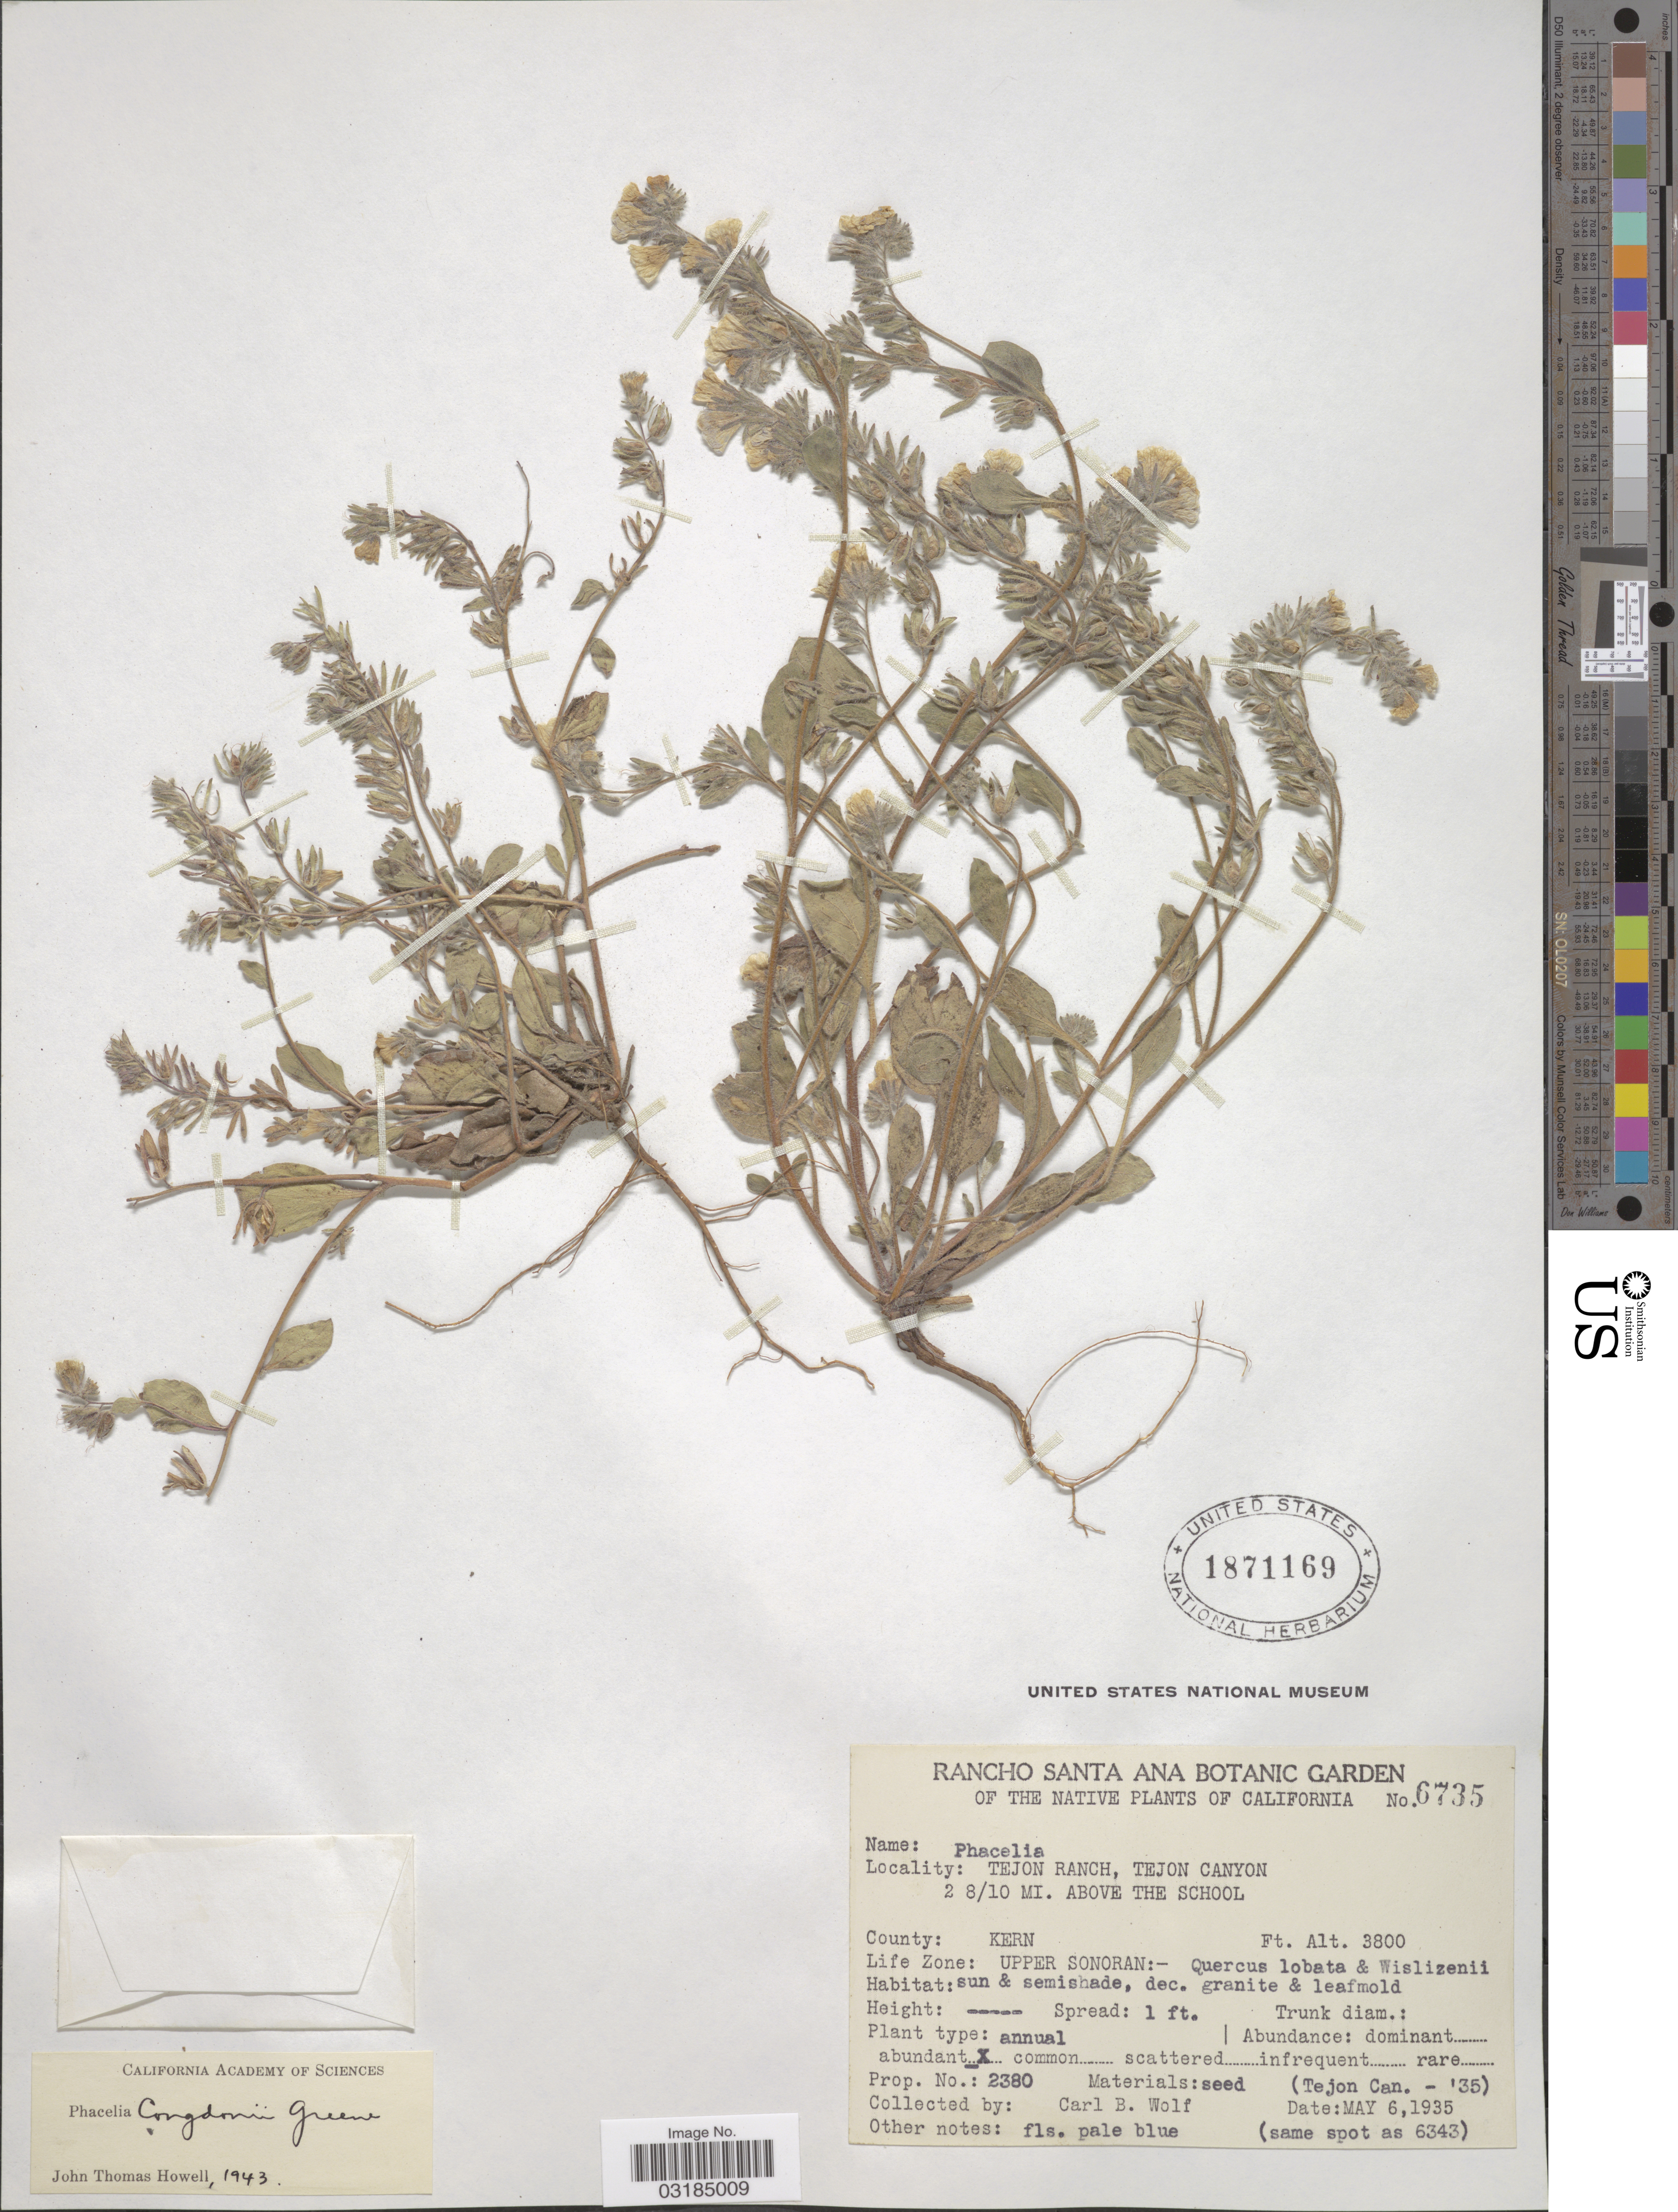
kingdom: Plantae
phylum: Tracheophyta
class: Magnoliopsida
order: Boraginales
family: Hydrophyllaceae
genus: Phacelia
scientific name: Phacelia congdonii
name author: S.W. Greene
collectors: C. B. Wolf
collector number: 6735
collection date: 1935-05-06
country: United States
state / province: California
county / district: Kern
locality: Tejon Ranch, Tejon Canyon, 2 8/10 mi. above the School. County: Kern. Life Zone: Upper Sonoran.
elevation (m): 1158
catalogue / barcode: US 1871169